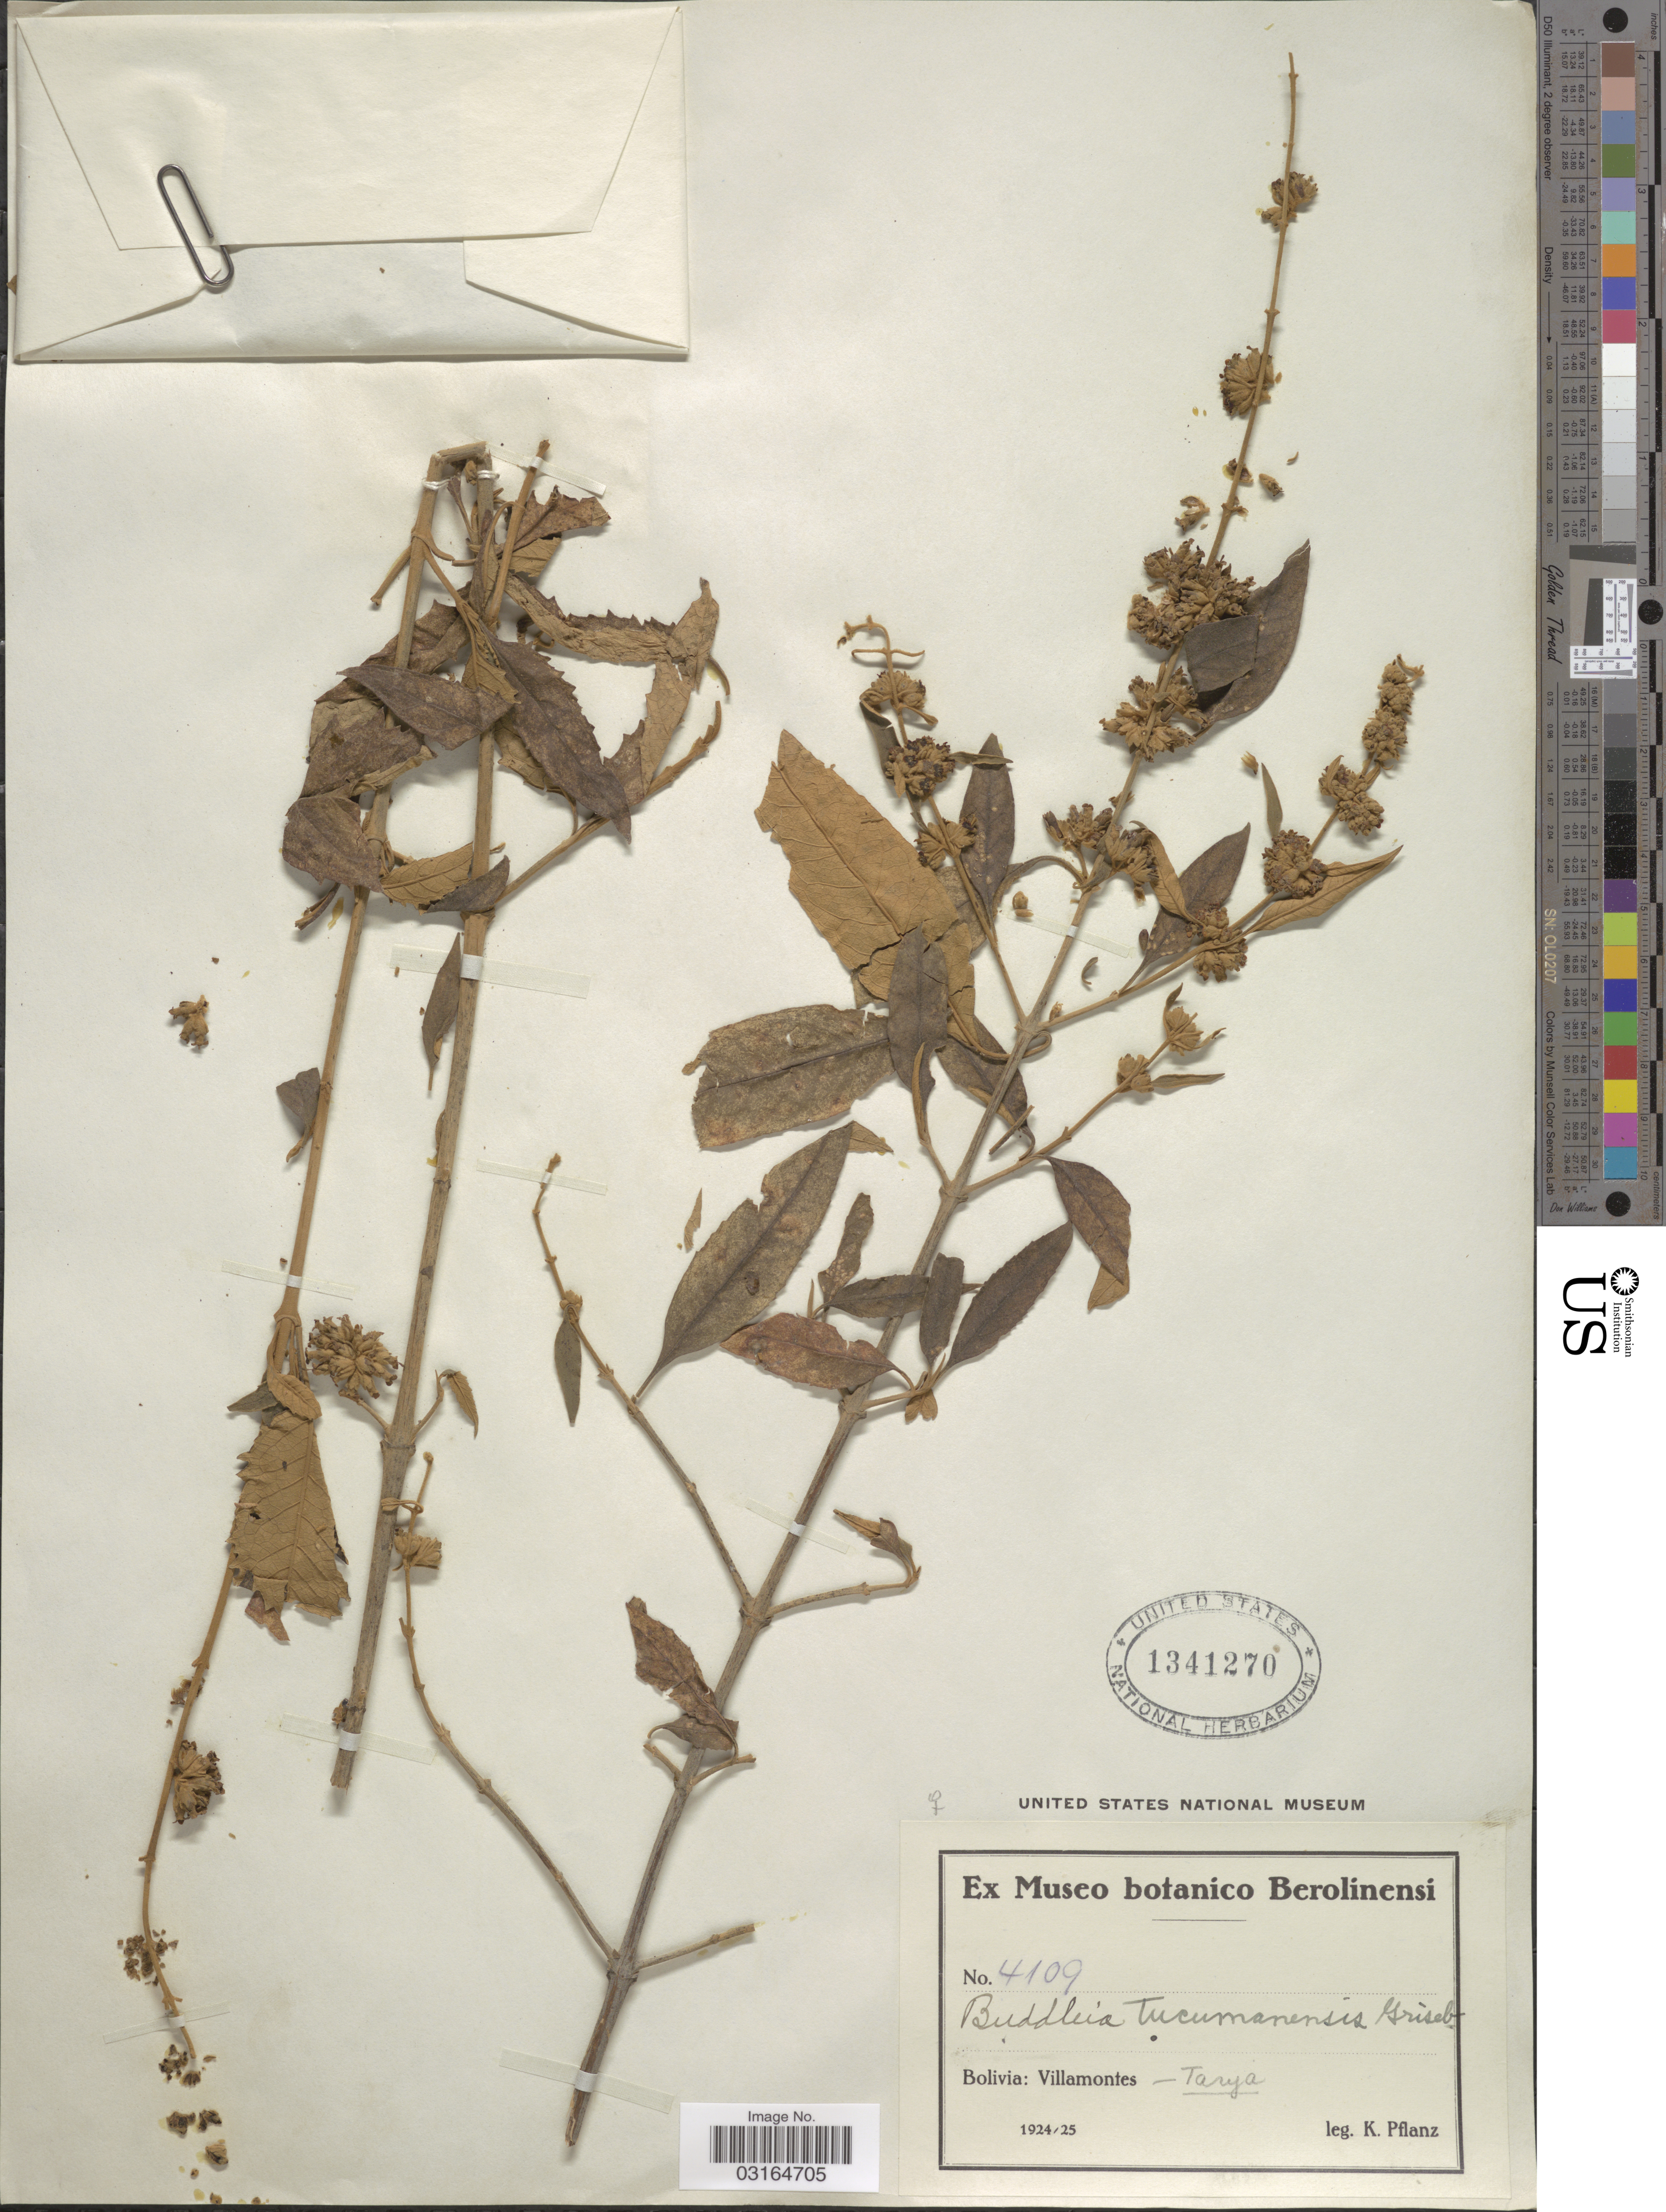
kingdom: Plantae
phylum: Tracheophyta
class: Magnoliopsida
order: Lamiales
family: Scrophulariaceae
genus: Buddleja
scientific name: Buddleja tucumanensis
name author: Griseb.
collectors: K. Pflanz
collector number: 4109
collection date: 1924/1925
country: Bolivia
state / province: Tarija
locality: Villamontes.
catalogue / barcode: US 1341270